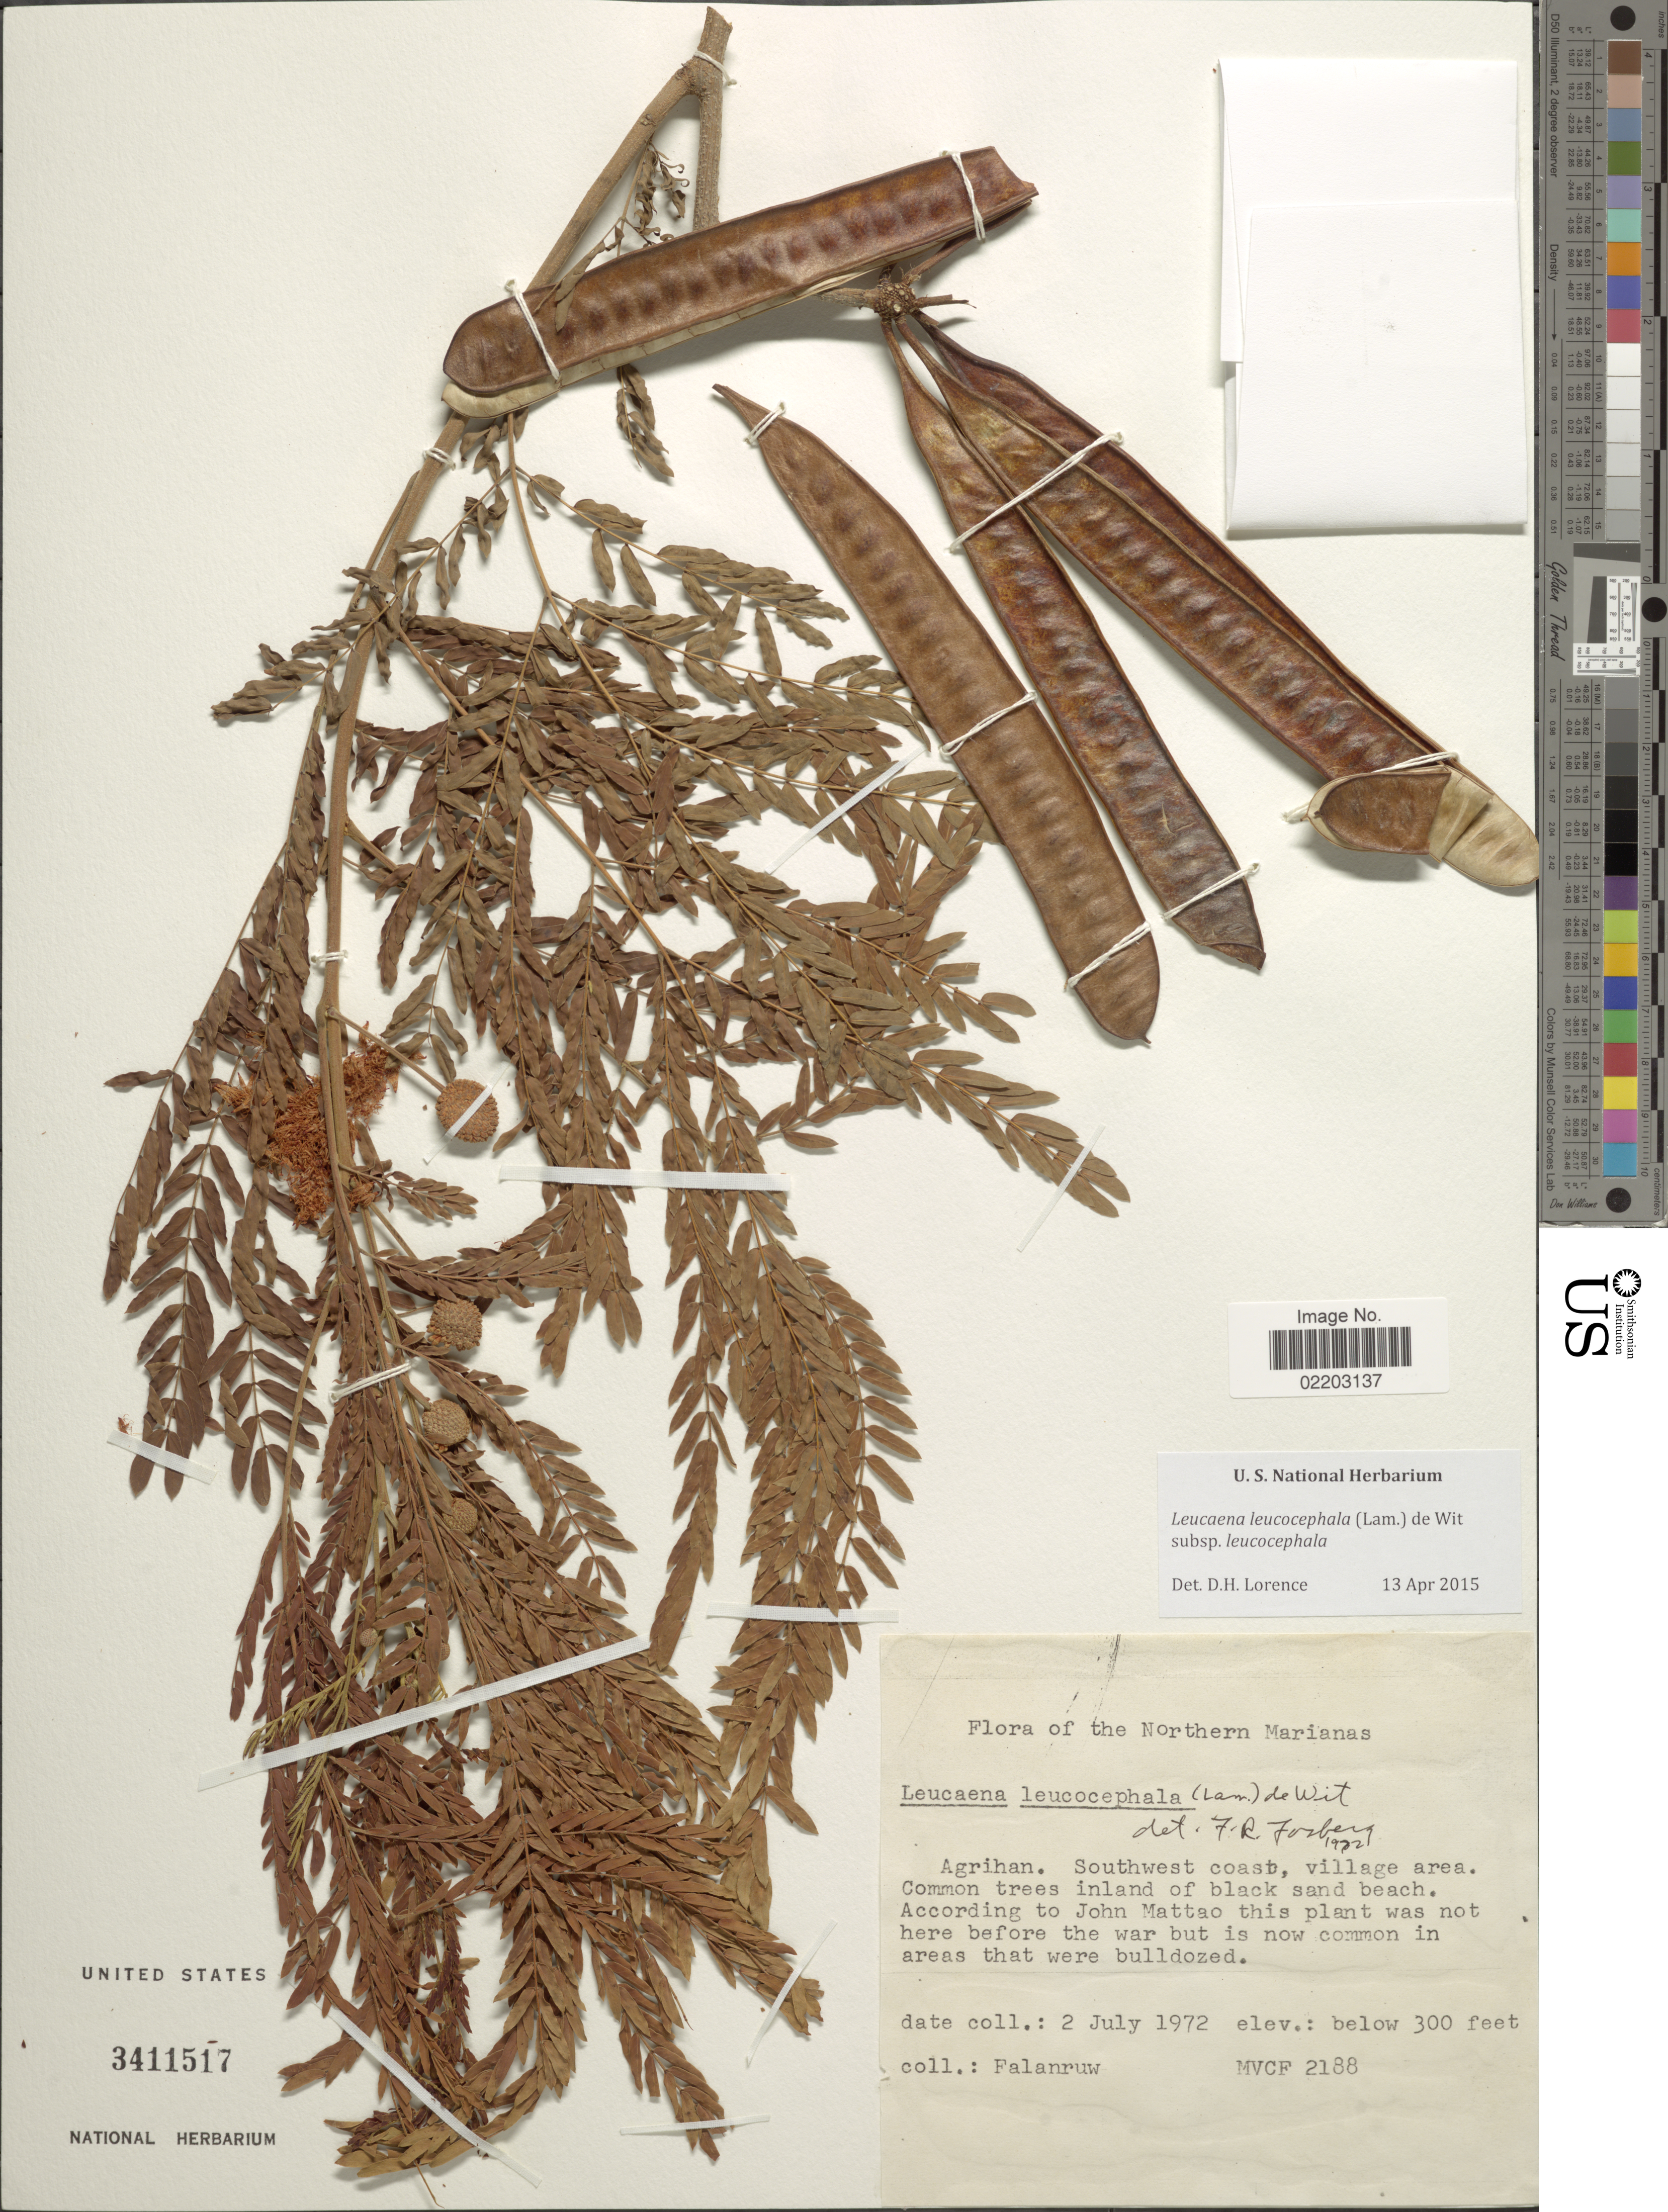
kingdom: Plantae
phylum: Tracheophyta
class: Magnoliopsida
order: Fabales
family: Fabaceae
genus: Leucaena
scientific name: Leucaena leucocephala subsp. leucocephala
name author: (Lam.) de Wit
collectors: Falanruw, --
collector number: MVCF 2188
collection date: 1972-07-02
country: Northern Mariana Islands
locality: Agrihan, Southwest coast, village area. Common trees inland of black sand beach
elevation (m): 91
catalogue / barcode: US 3411517